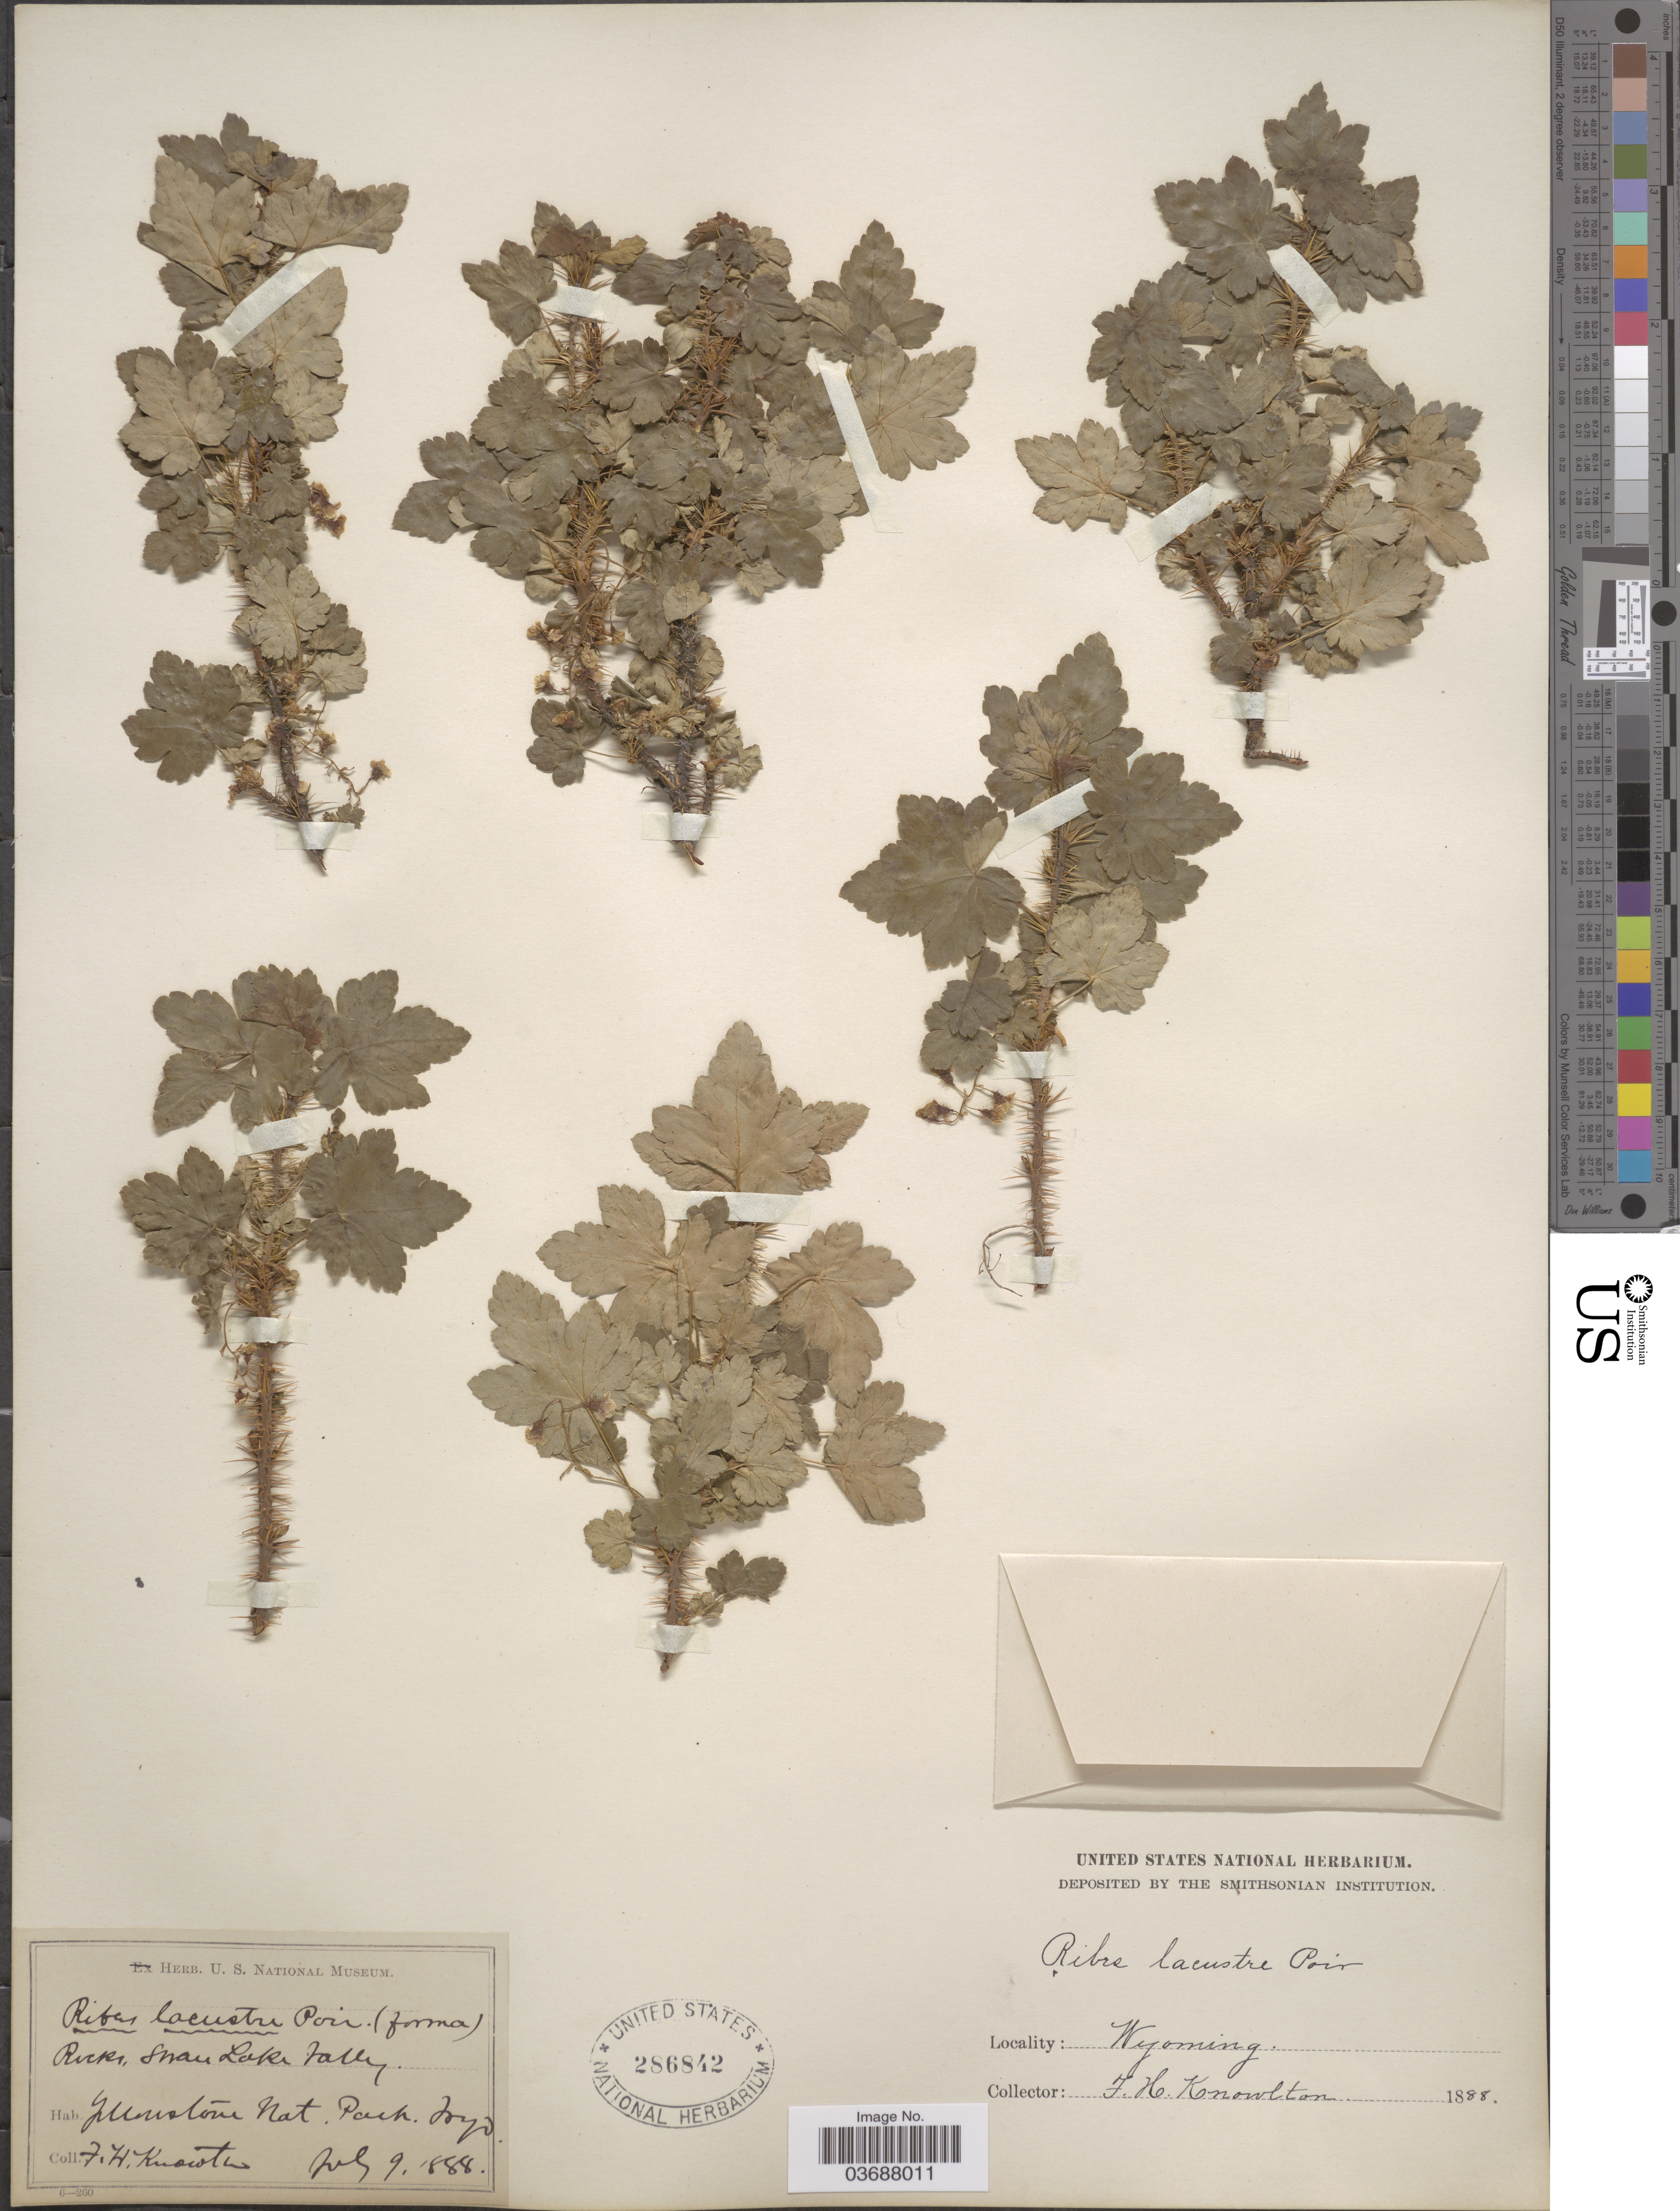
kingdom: Plantae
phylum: Tracheophyta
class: Magnoliopsida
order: Saxifragales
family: Grossulariaceae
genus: Ribes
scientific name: Ribes lacustre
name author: (Pers.) Poir.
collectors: F. H. Knowlton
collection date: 1888-07-09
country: United States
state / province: Wyoming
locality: Rocks, Small* Lake Valley. Yellowstone Nat. Park.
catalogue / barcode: US 286842